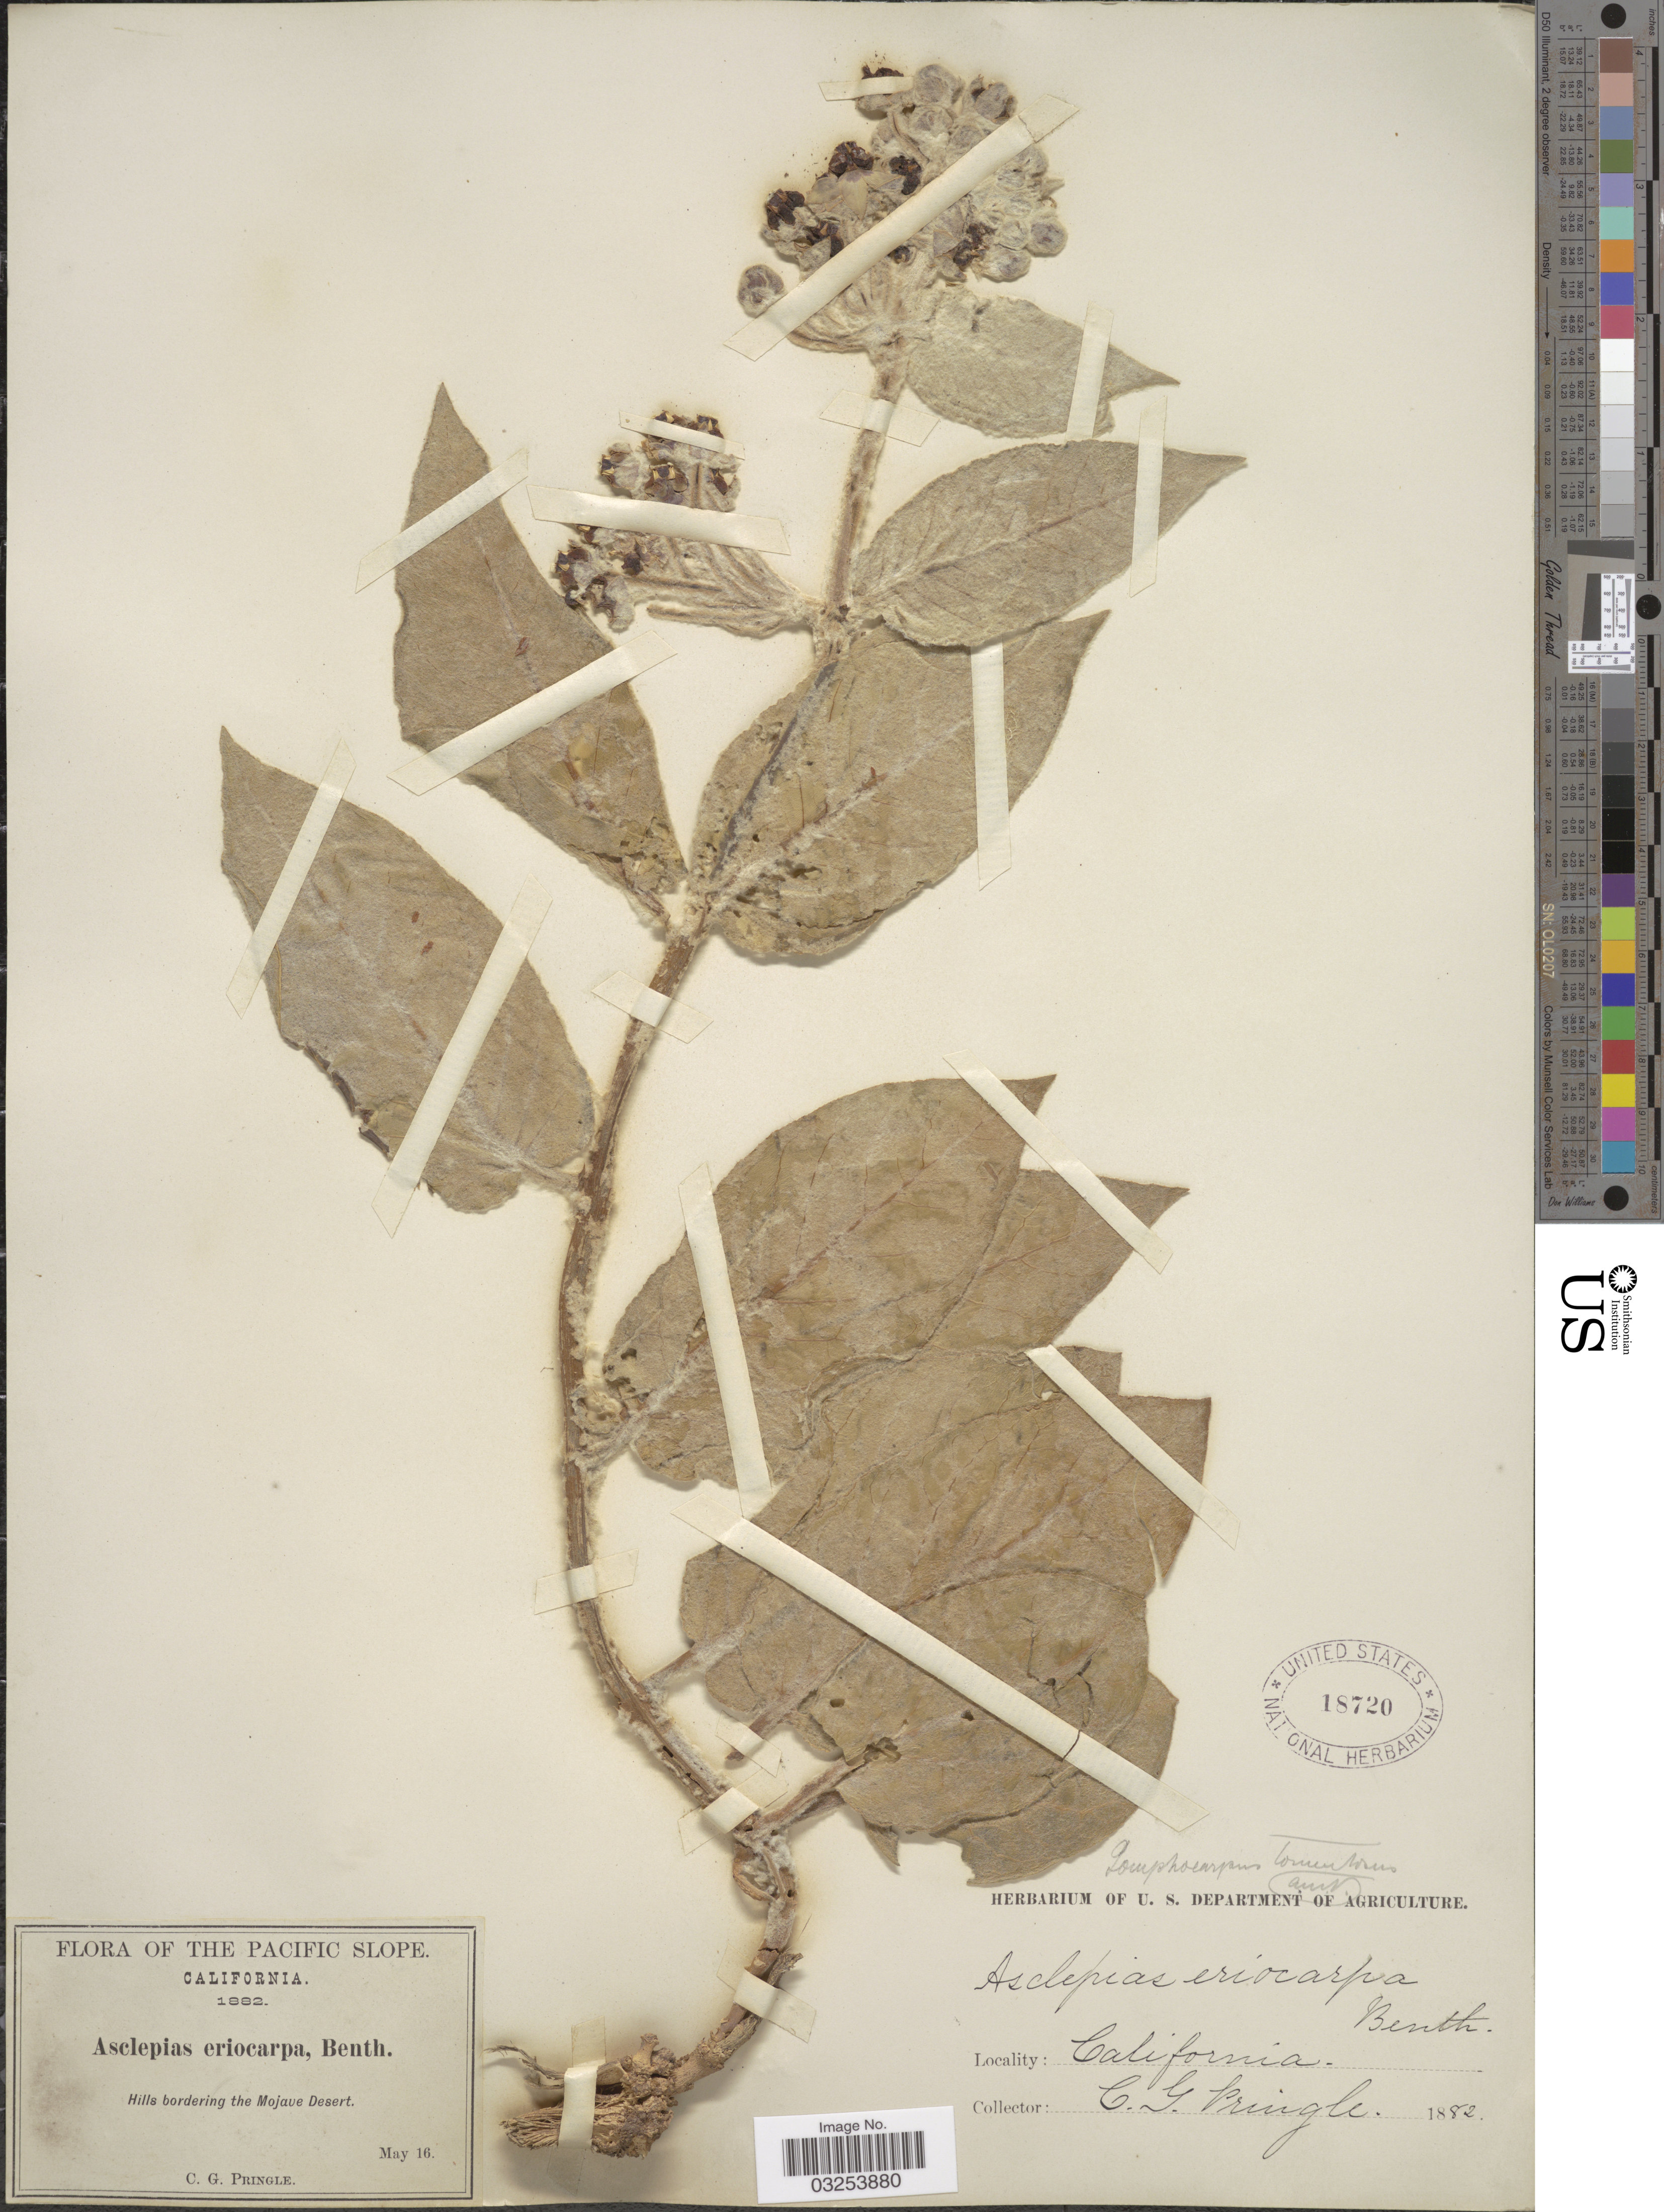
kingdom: Plantae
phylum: Tracheophyta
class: Magnoliopsida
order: Gentianales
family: Apocynaceae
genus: Asclepias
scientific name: Asclepias californica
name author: Greene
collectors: C. G. Pringle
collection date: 1882-05-16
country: United States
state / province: California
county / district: San Bernardino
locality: The Pacific Slope. Hills bordering the Mojave Desert.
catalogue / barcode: US 18720